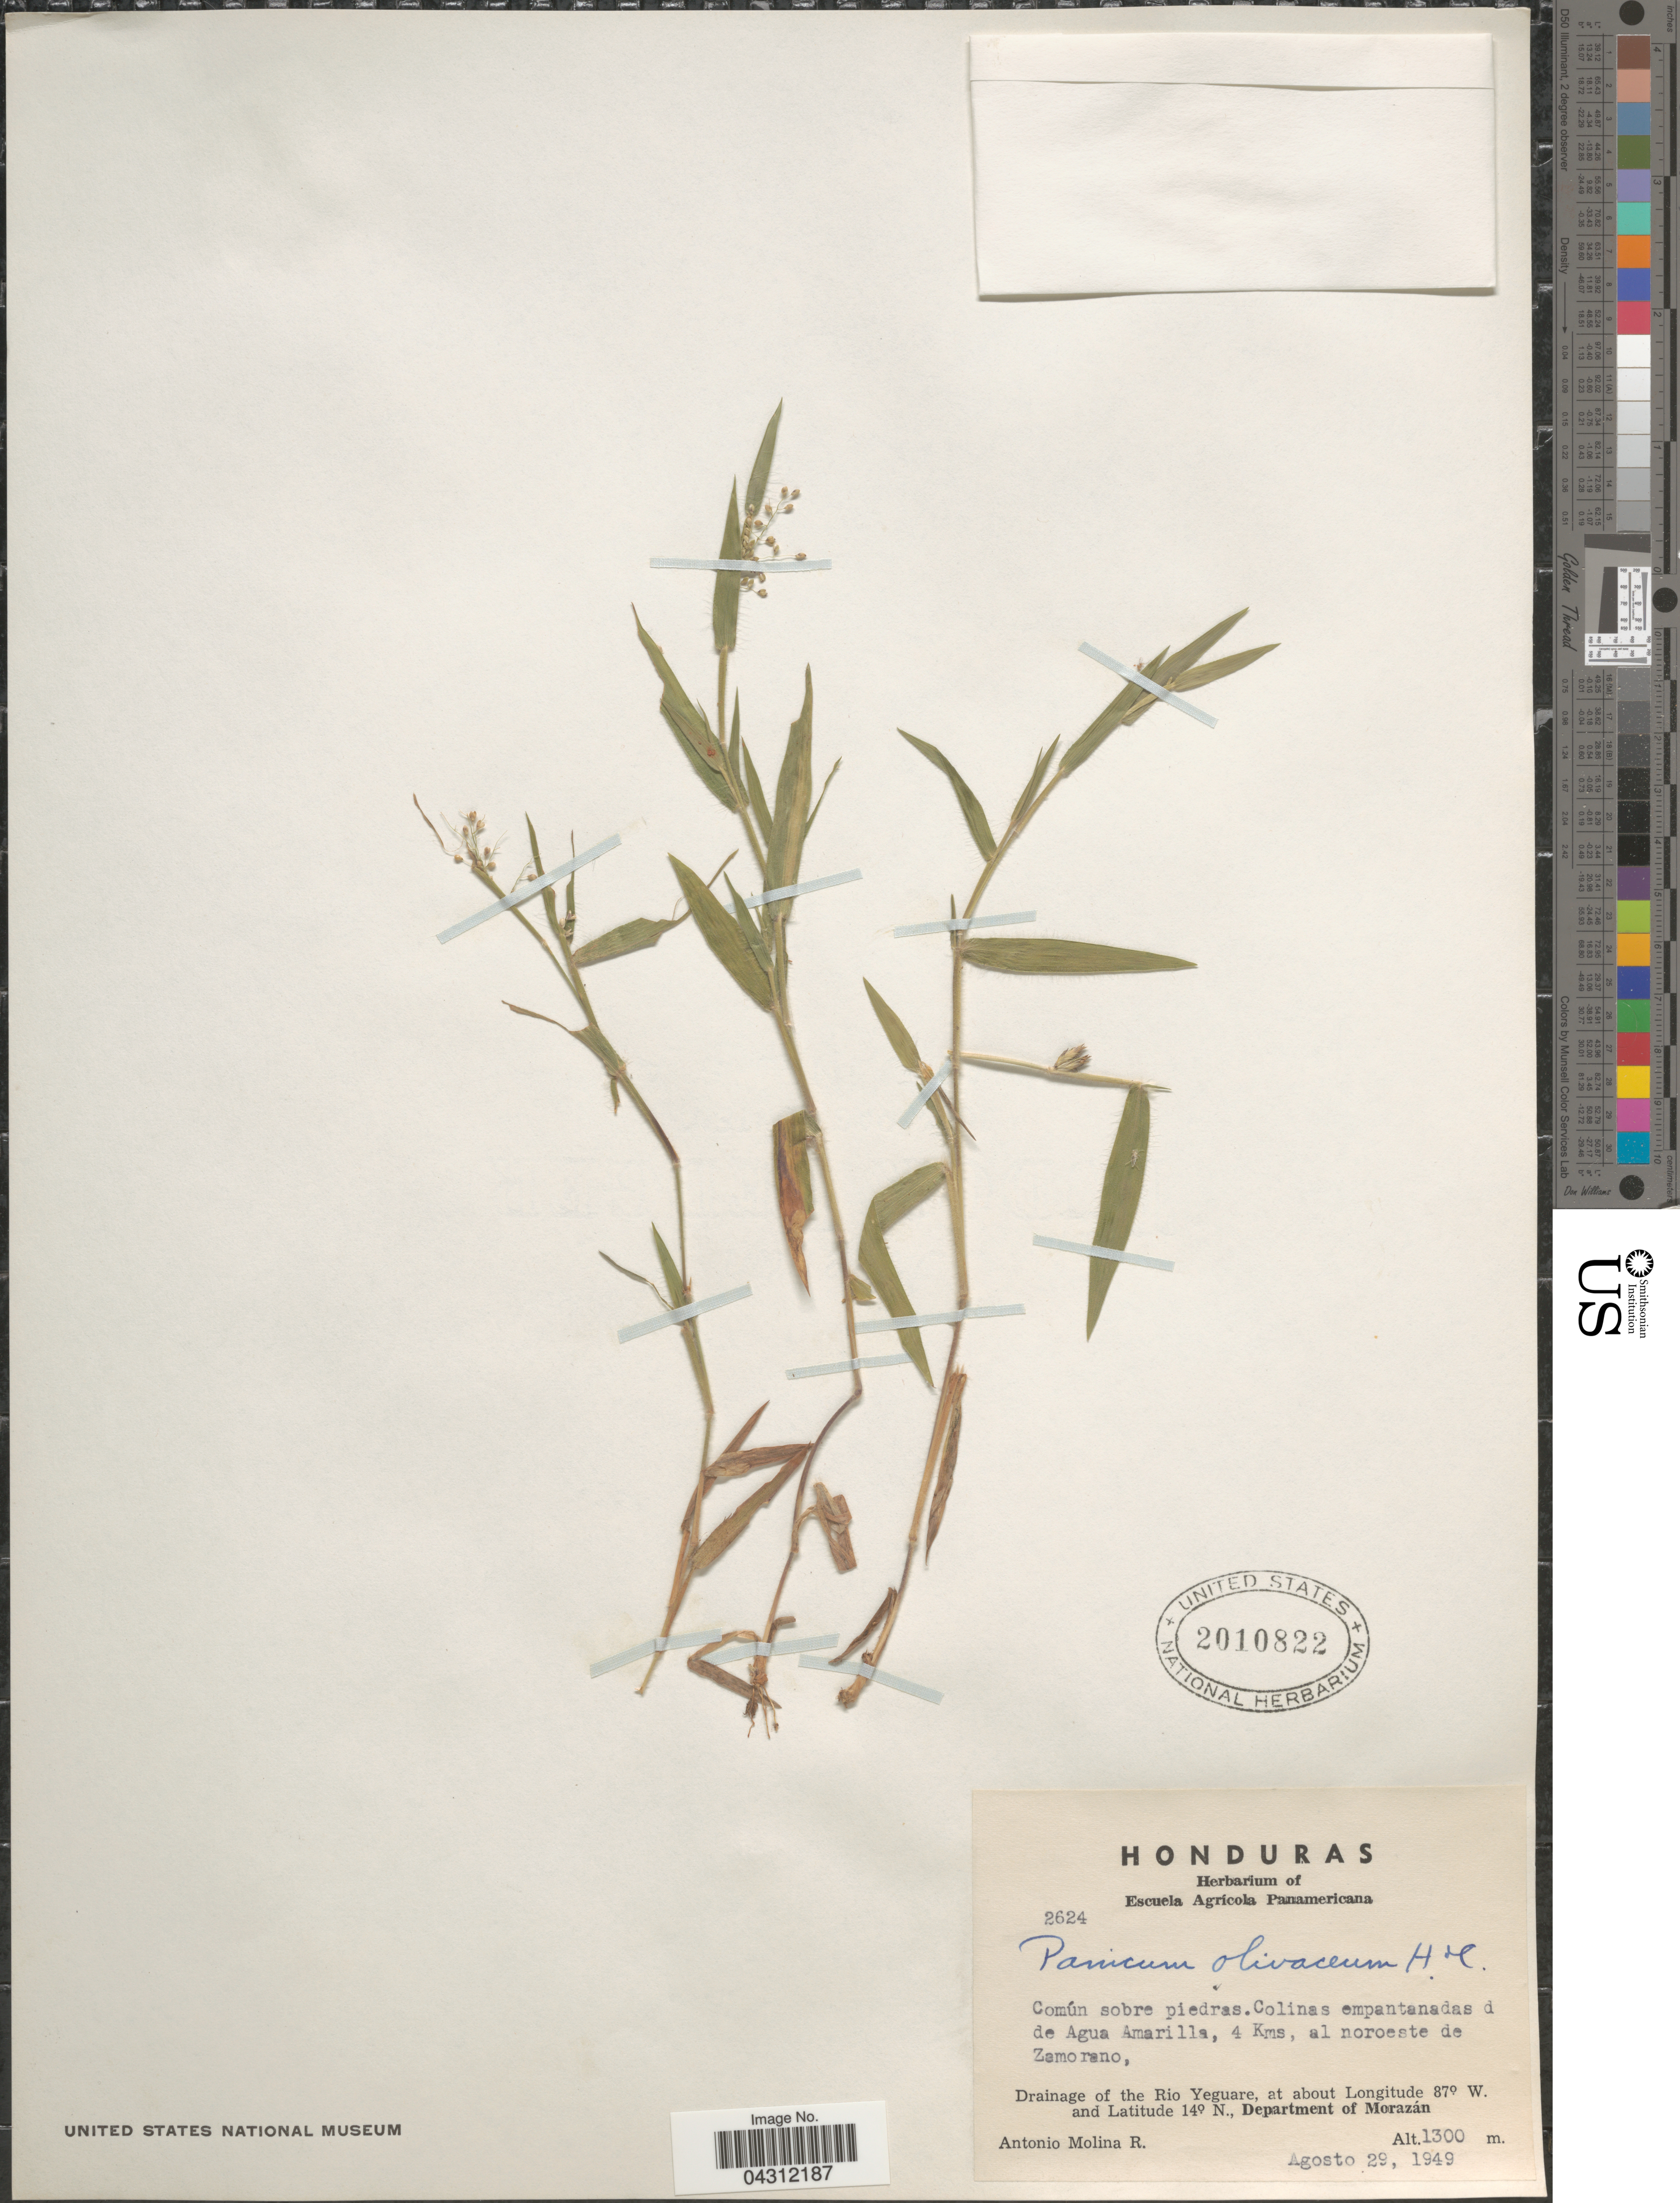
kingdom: Plantae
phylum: Tracheophyta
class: Liliopsida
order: Poales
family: Poaceae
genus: Dichanthelium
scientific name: Dichanthelium acuminatum var. acuminatum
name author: (Sw.) Gould & C.A. Clark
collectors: A. Molina R.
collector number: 2624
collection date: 1949-08-29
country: Honduras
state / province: Fco. Morazán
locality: Común sobre piedras. Colinas empantanadas d de Agua Amarilla, 4 Kms, al noroeste de Zamorano, Drainage of the Rio Yeguare, Department of Morazán.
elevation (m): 1300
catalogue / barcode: US 2010822